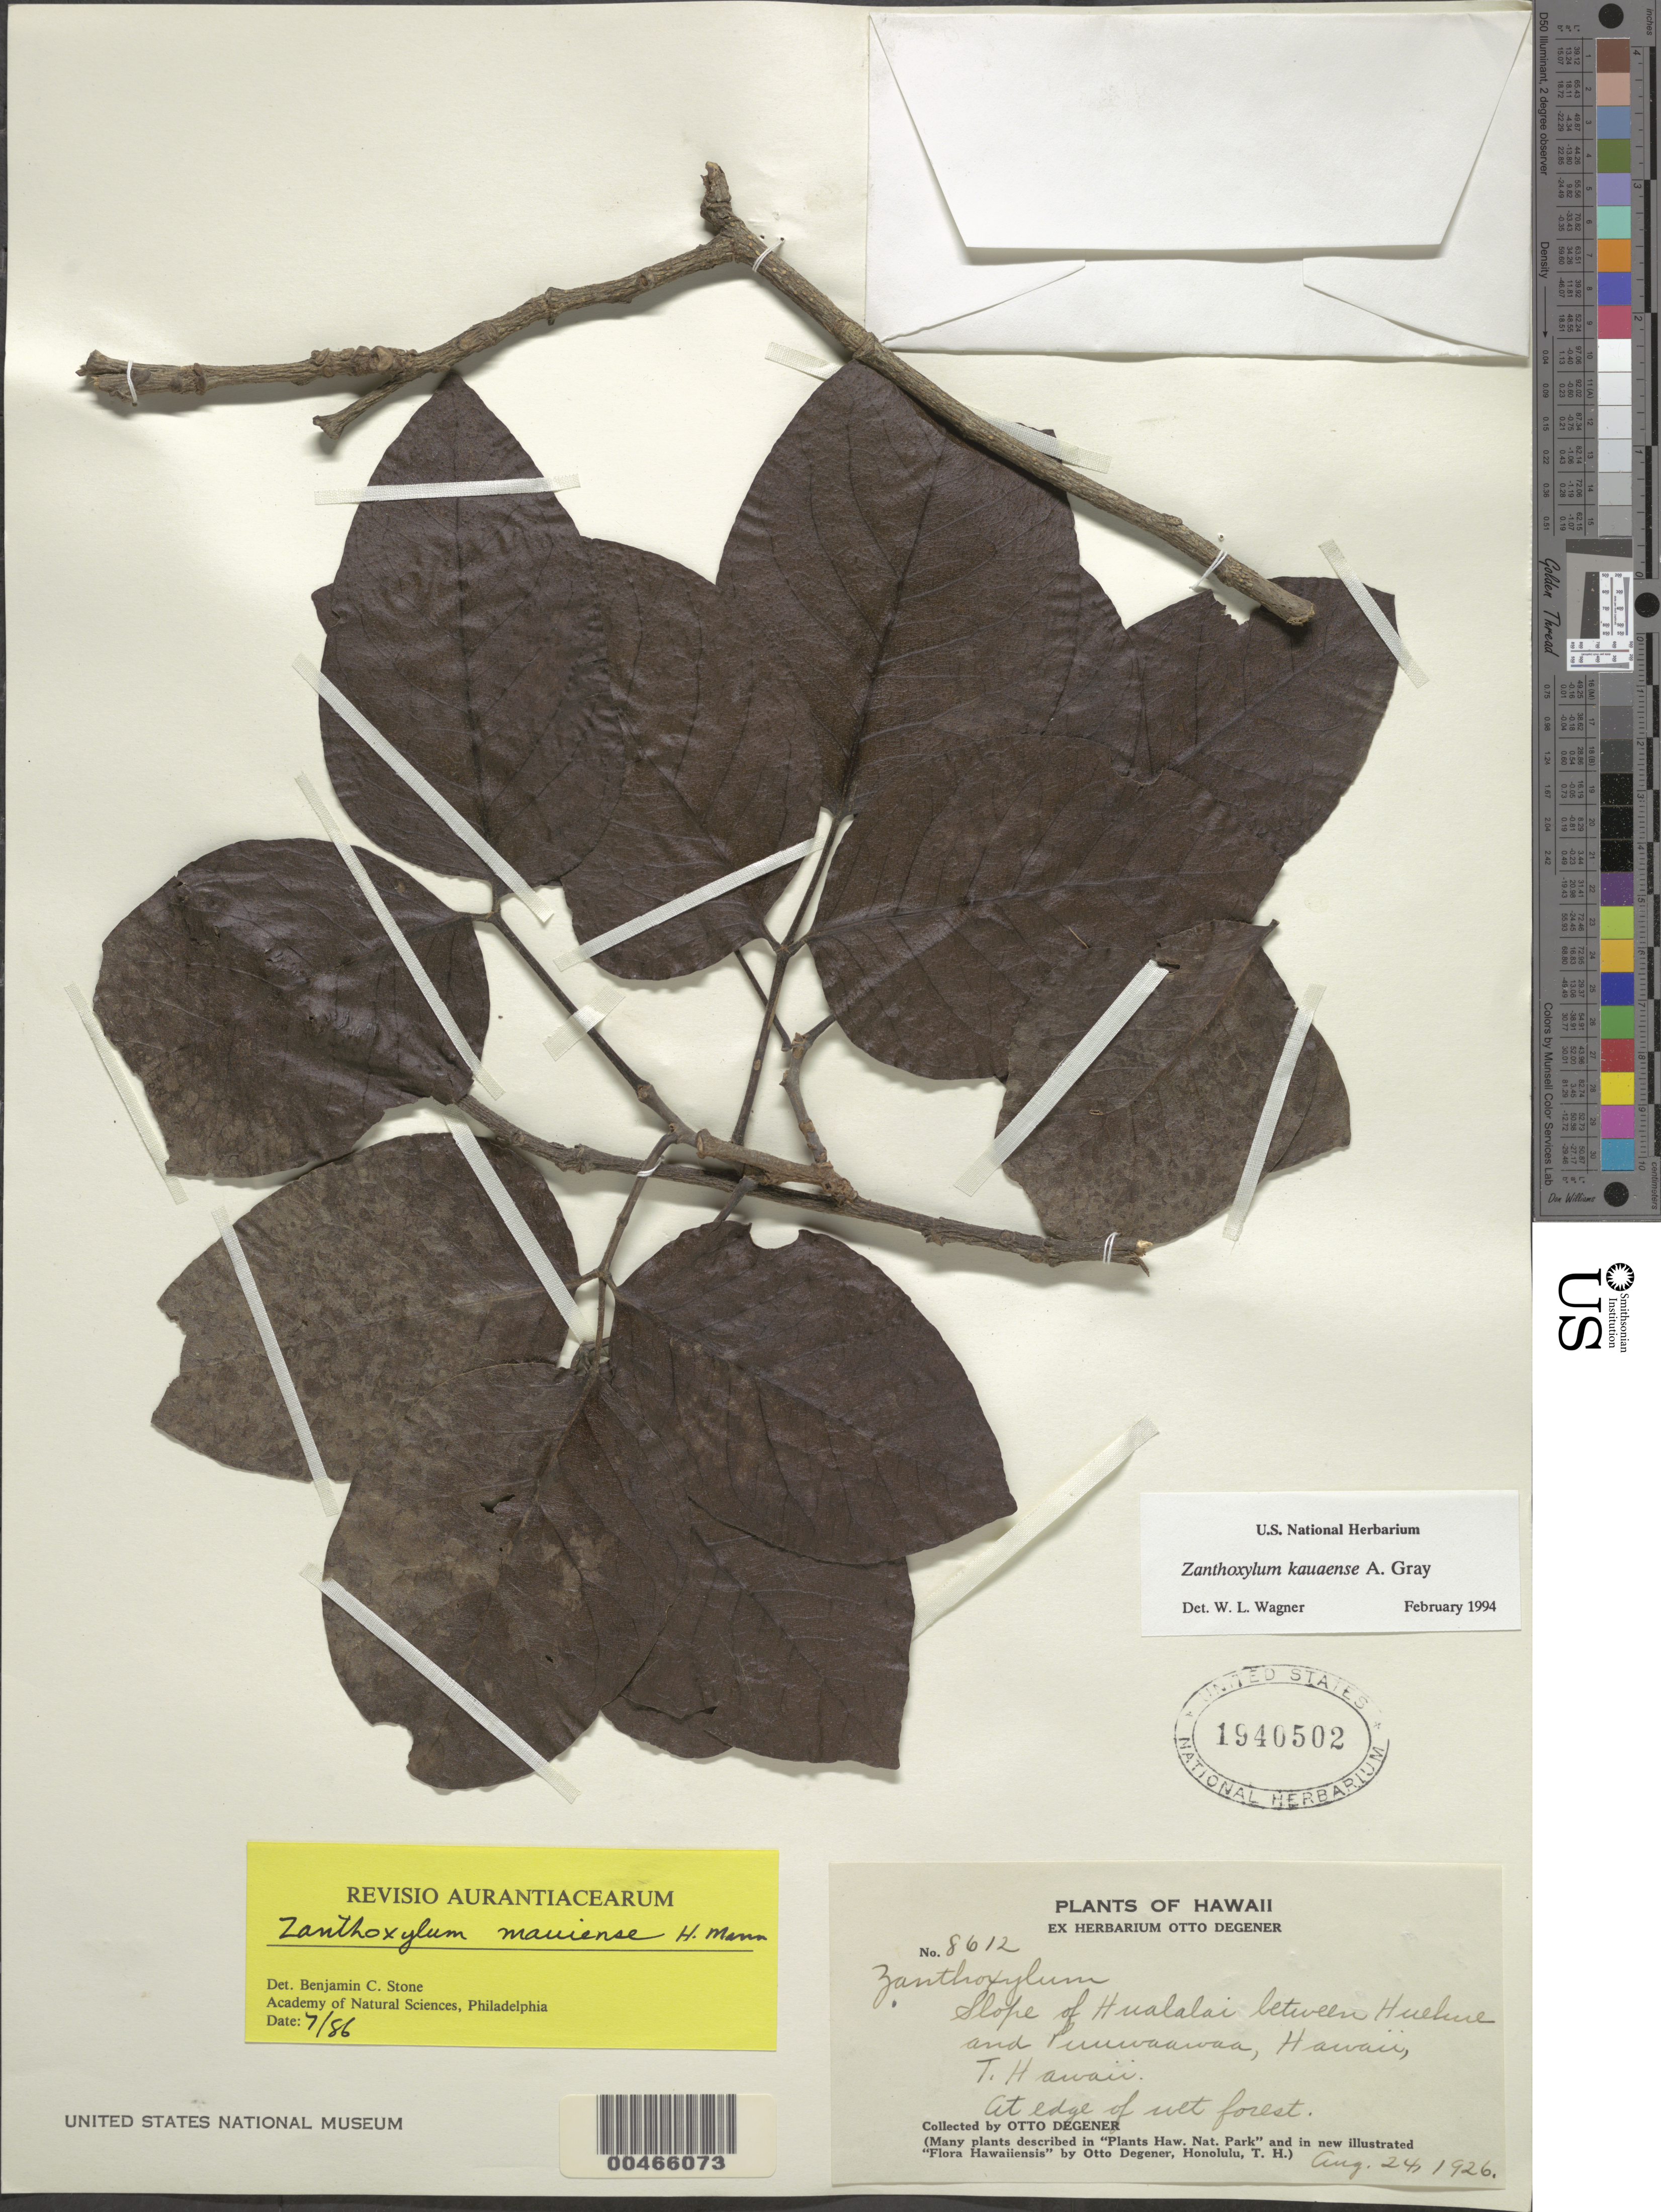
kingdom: Plantae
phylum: Tracheophyta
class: Magnoliopsida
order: Sapindales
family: Rutaceae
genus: Zanthoxylum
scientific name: Zanthoxylum kauaense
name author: A. Gray in Wilkes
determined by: Wagner, W. L., (BOT), Smithsonian Institution - National Museum of Natural History (UNITED STATES)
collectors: O. Degener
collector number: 8612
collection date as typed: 24 Aug 1926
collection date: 1926-08-24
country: United States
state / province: Hawaii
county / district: Hawaii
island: Hawaii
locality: Slope of Hualalai between Huehue and Puuwaawaa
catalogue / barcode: US 1940502